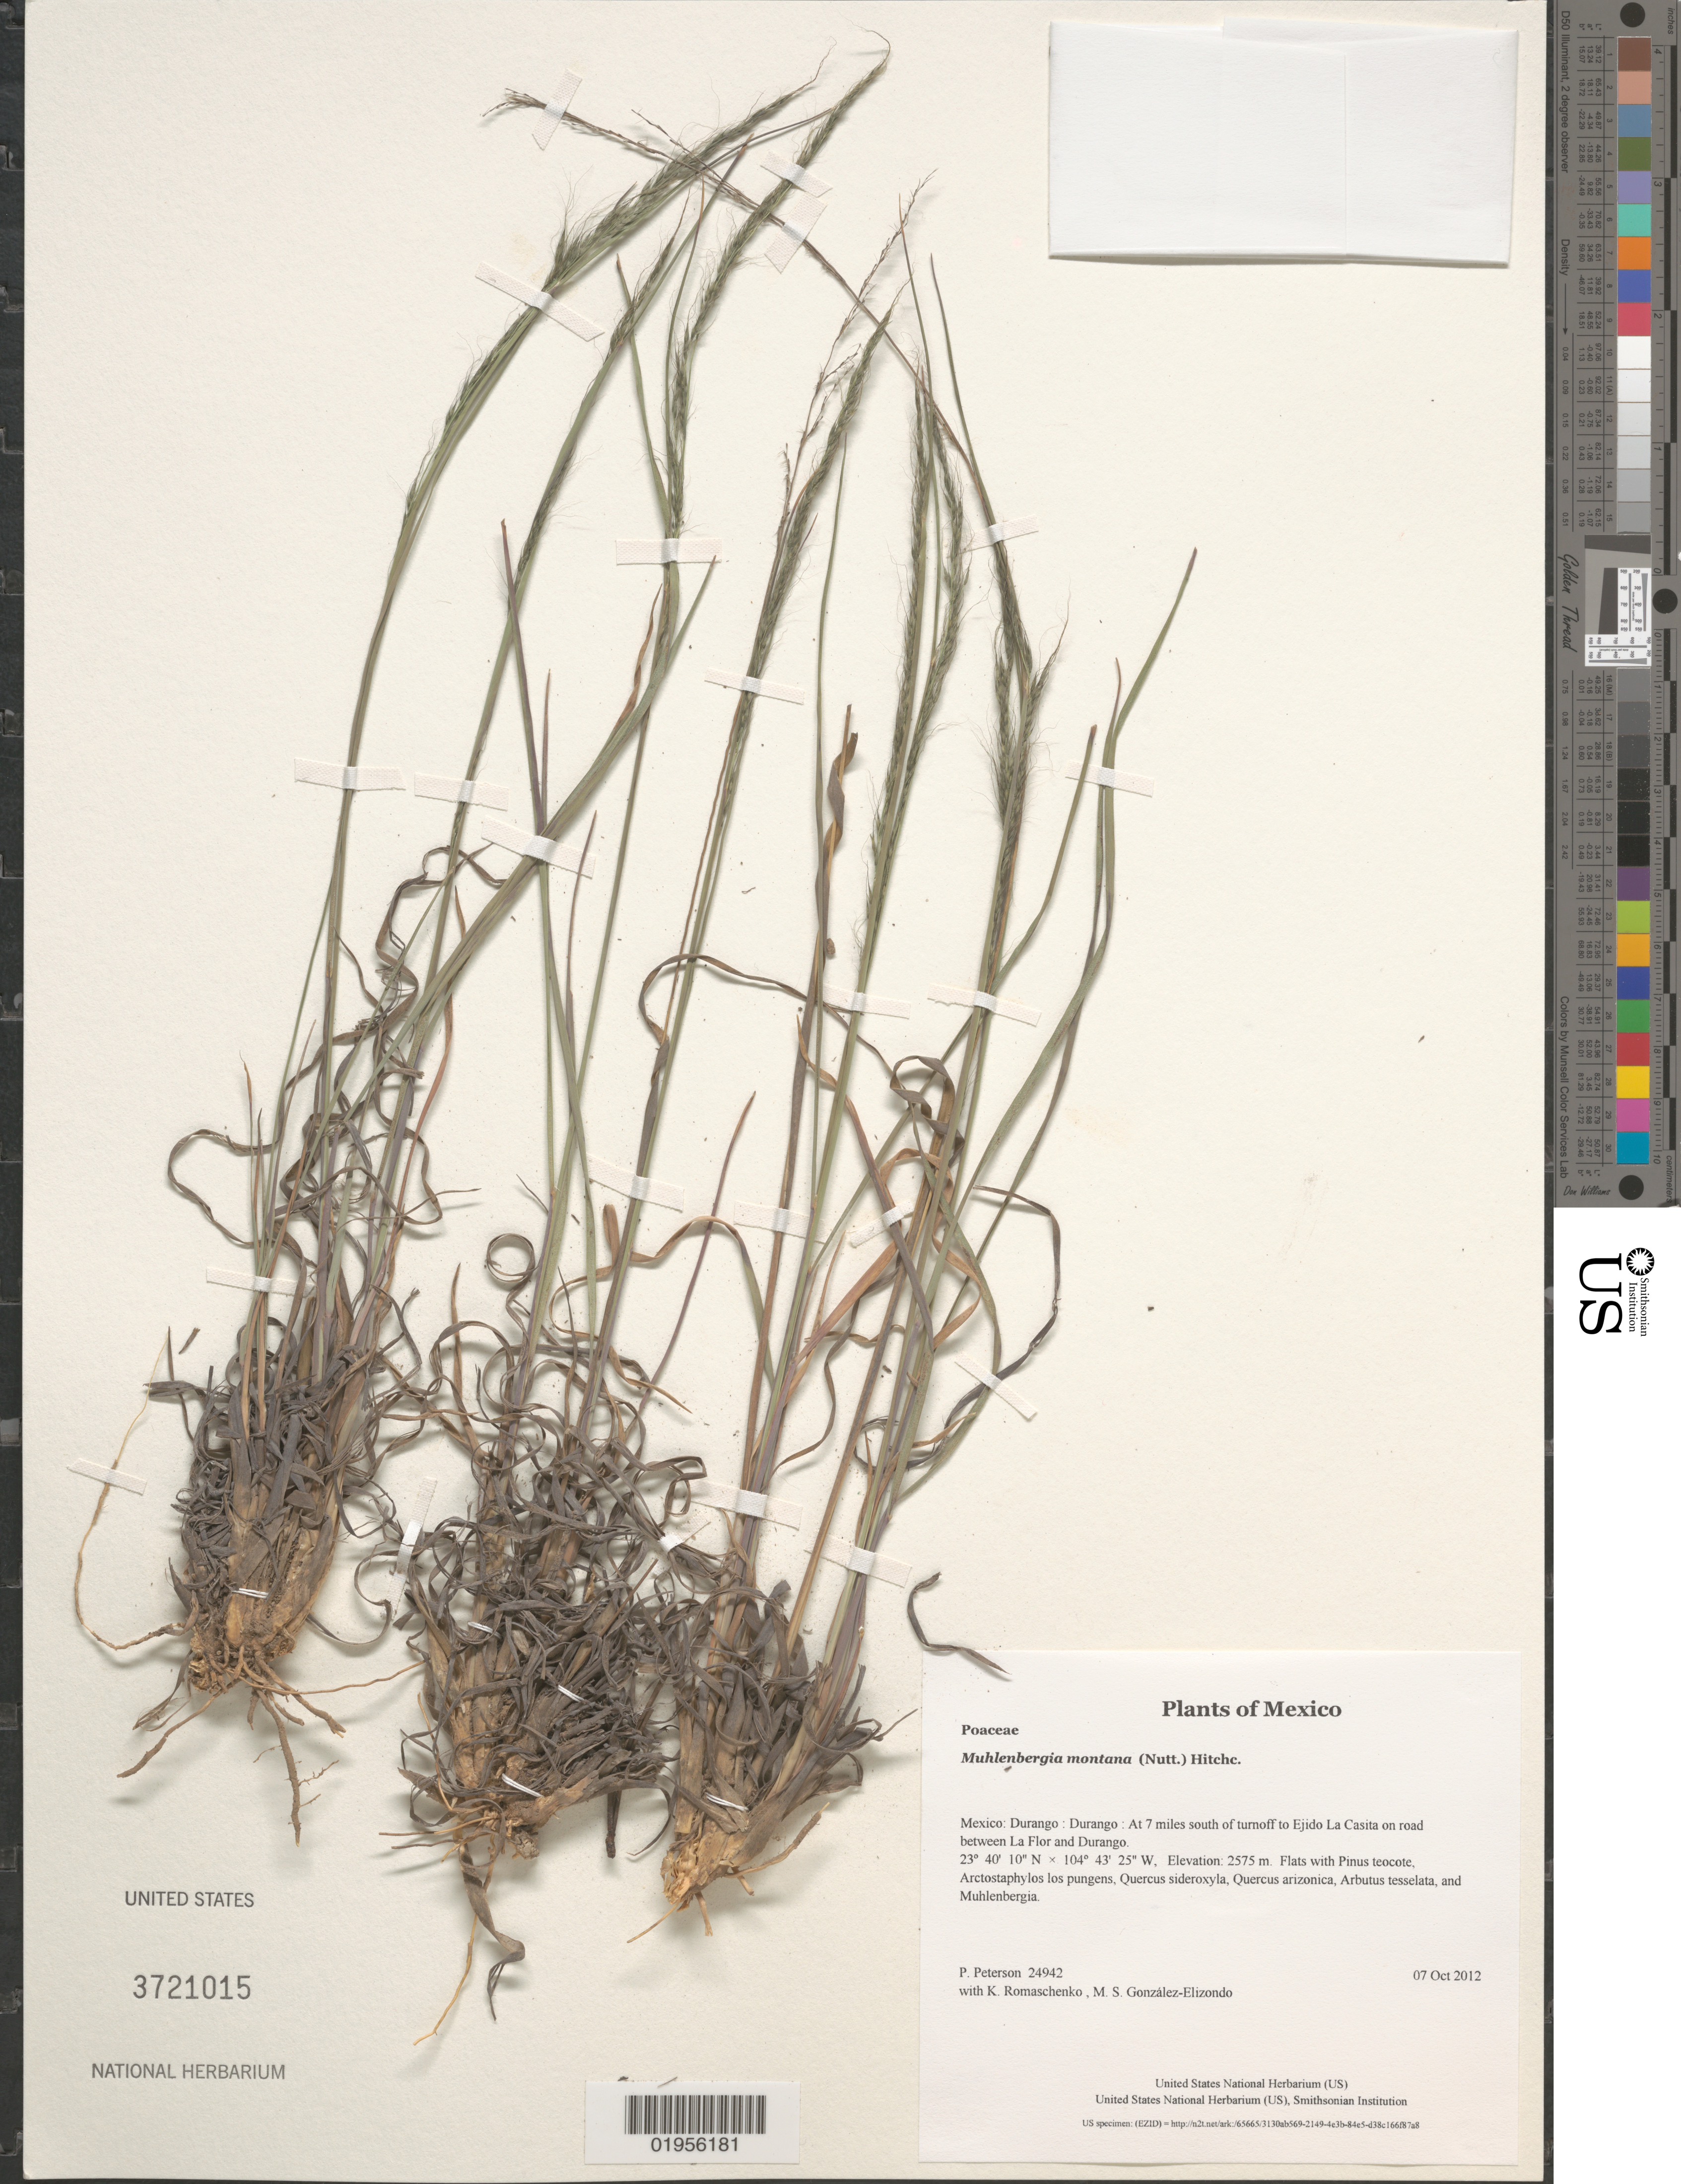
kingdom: Plantae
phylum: Tracheophyta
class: Liliopsida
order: Poales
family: Poaceae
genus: Muhlenbergia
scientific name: Muhlenbergia montana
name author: (Nutt.) Hitchc.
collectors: P. M. Peterson, K. Romaschenko & M. S. González-Elizondo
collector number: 24942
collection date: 2012-10-07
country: Mexico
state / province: Durango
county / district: Durango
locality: At 7 miles south of turnoff to Ejido La Casita on road between La Flor and Durango.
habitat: Flats with Pinus teocote, Arctostaphylos los pungens, Quercus sideroxyla, Quercus arizonica, Arbutus tesselata, and Muhlenbergia.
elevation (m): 2575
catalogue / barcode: US 3721015